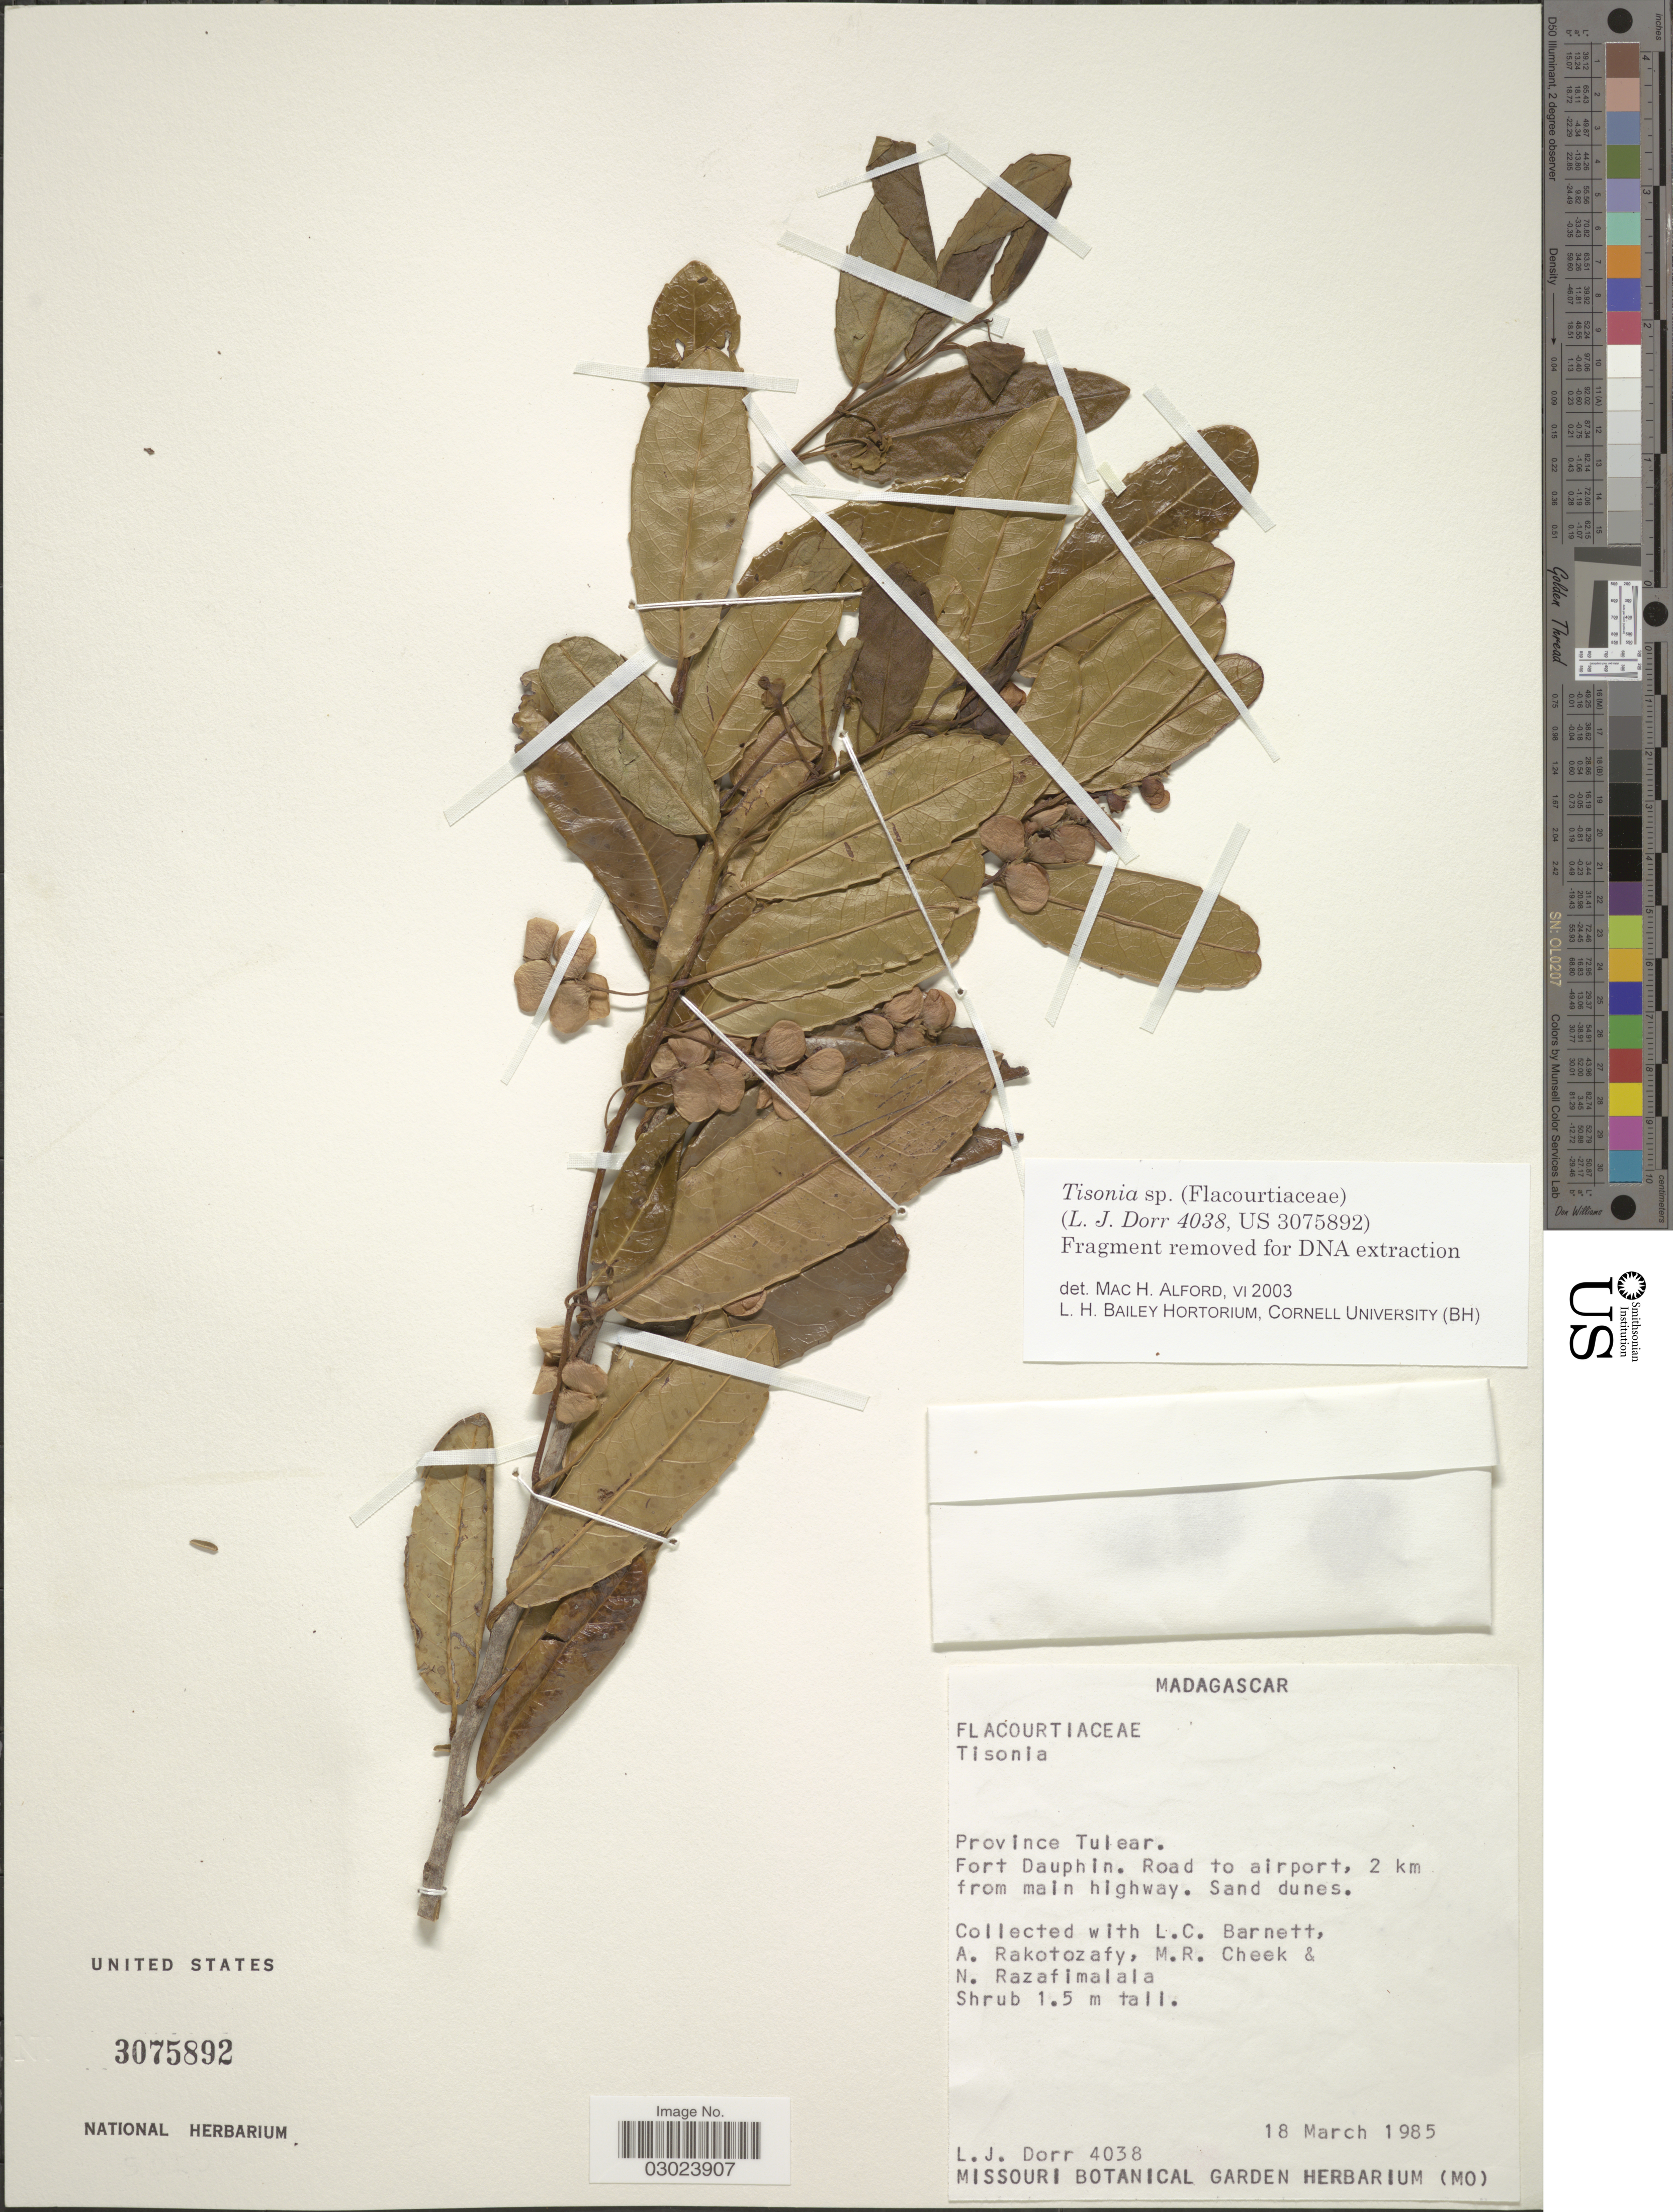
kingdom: Plantae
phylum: Tracheophyta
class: Magnoliopsida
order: Malpighiales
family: Salicaceae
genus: Tisonia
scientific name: Tisonia sp.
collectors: L. J. Dorr, L. C. Barnett, A. Rakotozafy, M. Cheek & N. Razafimalala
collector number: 4038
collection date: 1985-03-18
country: Madagascar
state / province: Anosy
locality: Province Tulear. Fort Dauphin. Road to airport, 2 km from main highway.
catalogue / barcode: US 3075892